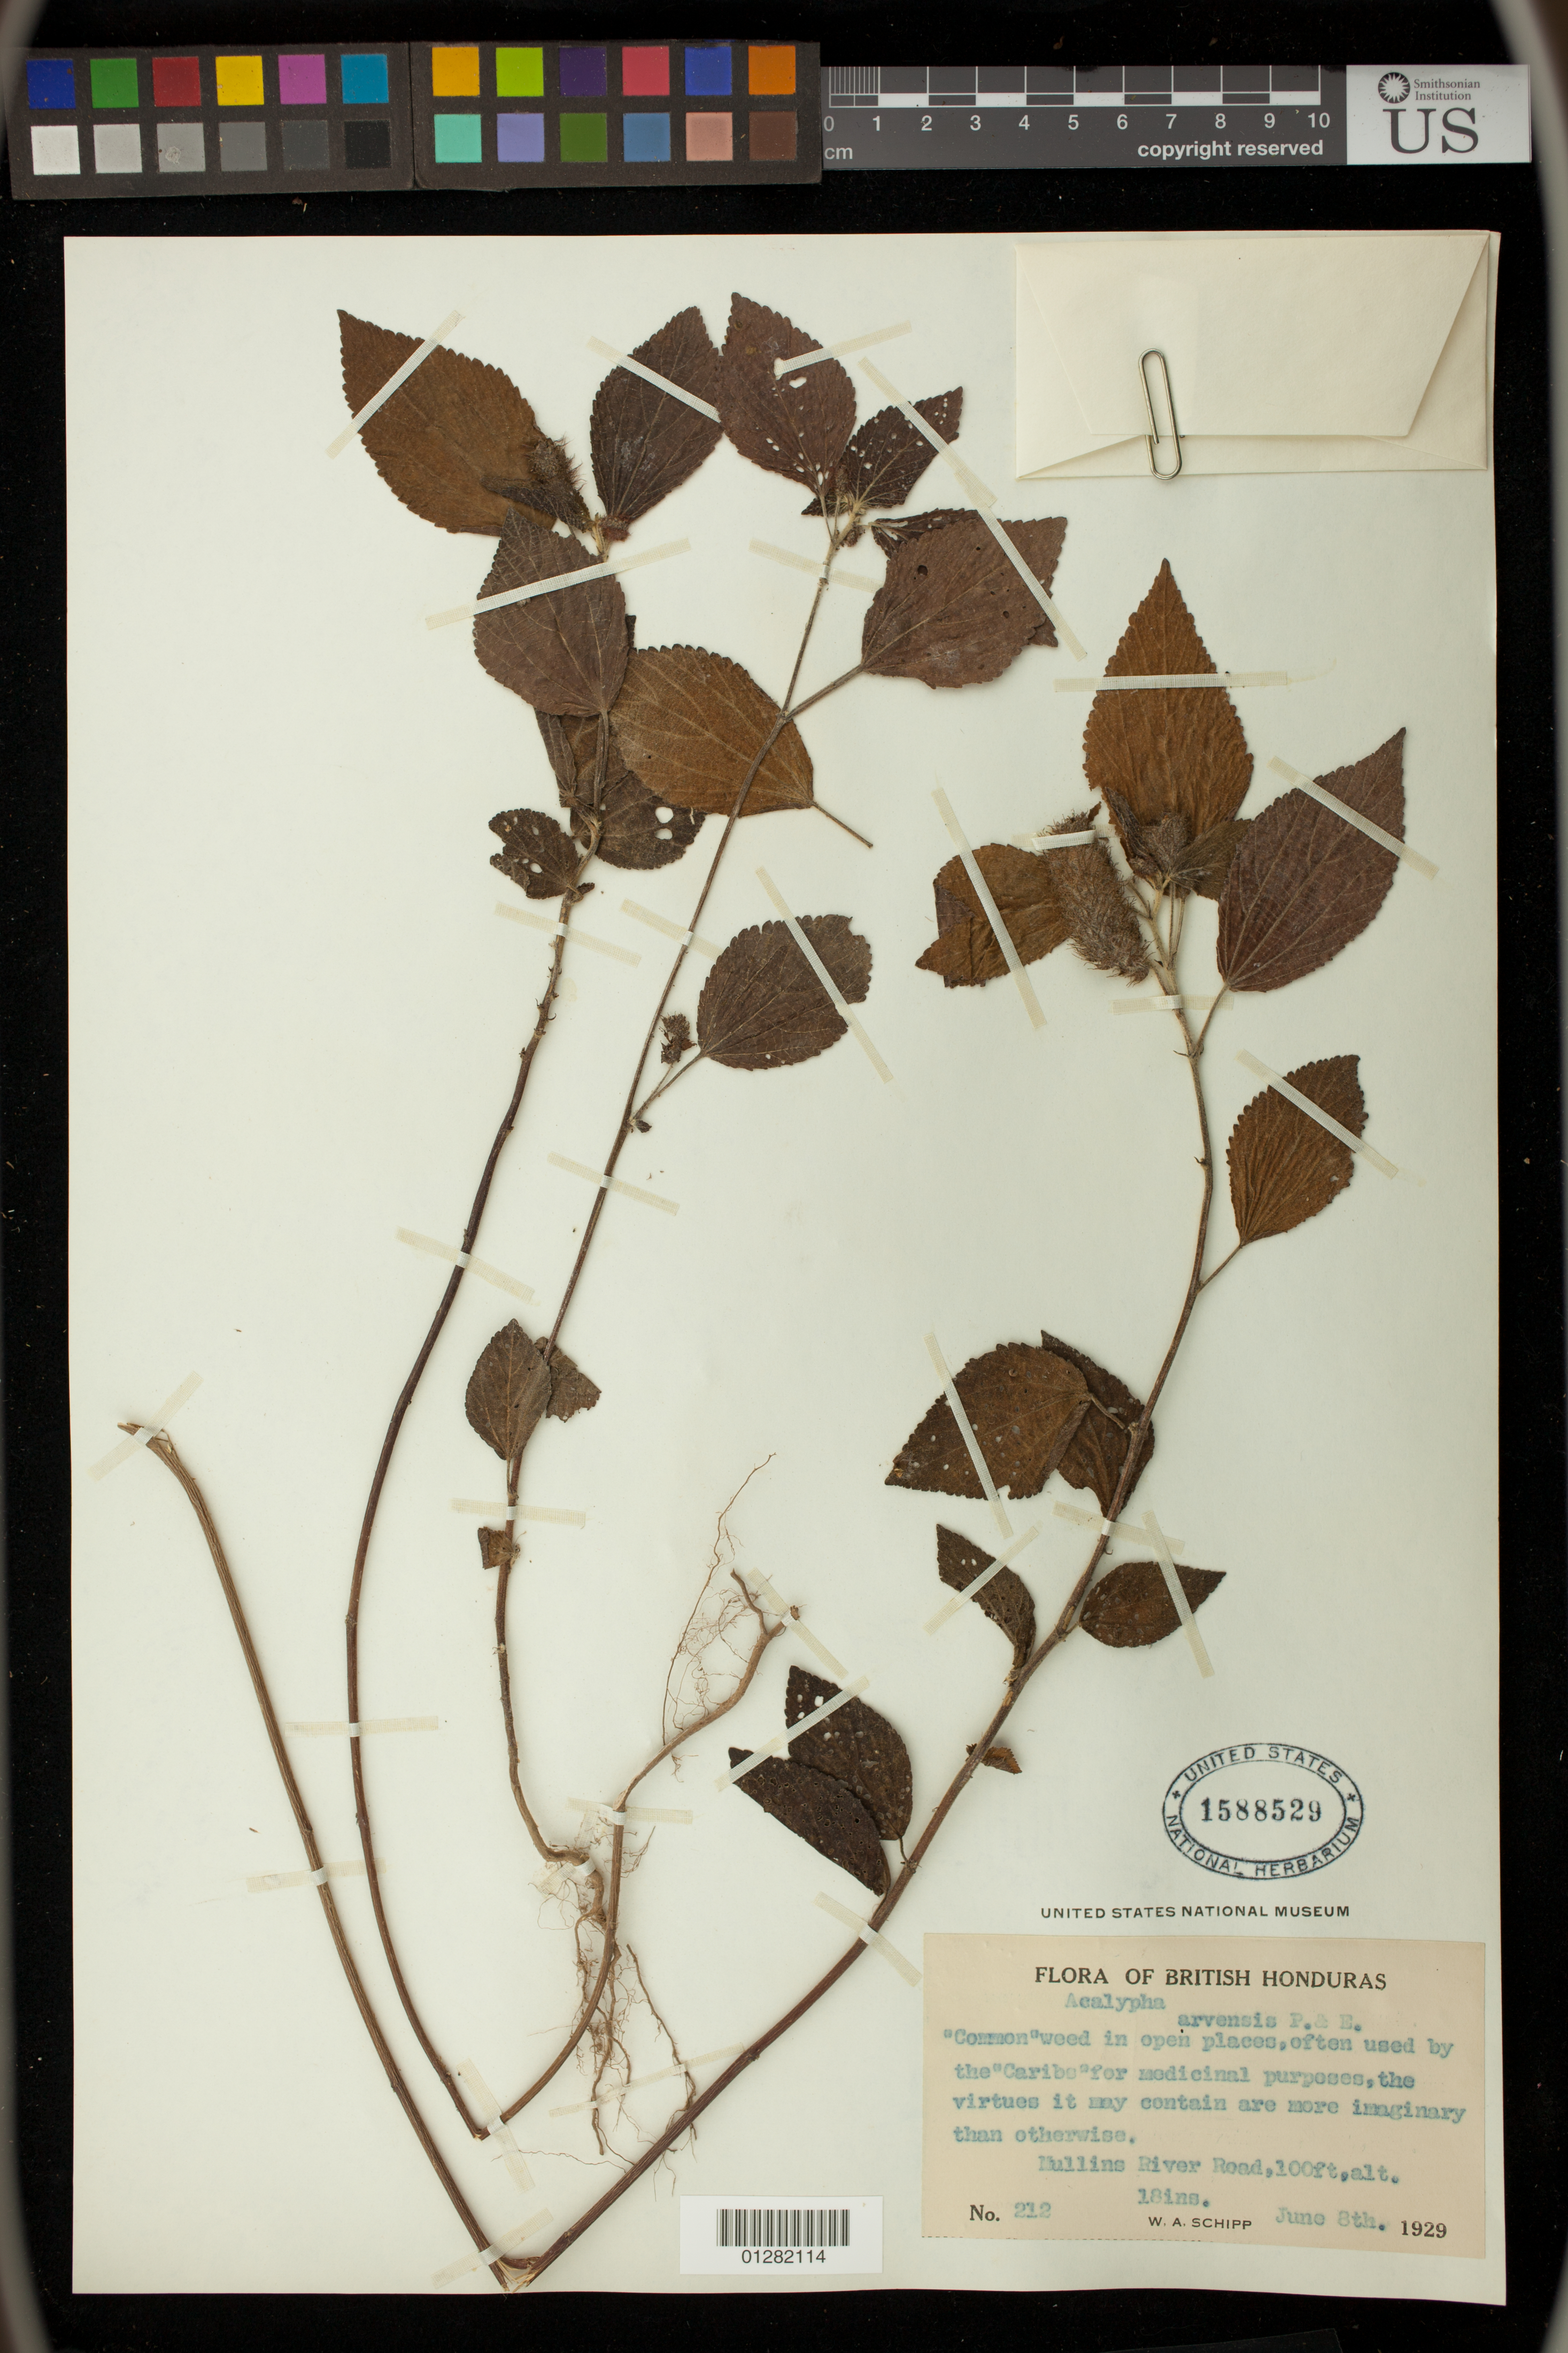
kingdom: Plantae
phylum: Tracheophyta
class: Magnoliopsida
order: Malpighiales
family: Euphorbiaceae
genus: Acalypha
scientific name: Acalypha arvensis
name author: Poepp.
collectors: W. Schipp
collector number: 212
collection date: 1929-06-08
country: Honduras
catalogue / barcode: US 1588529